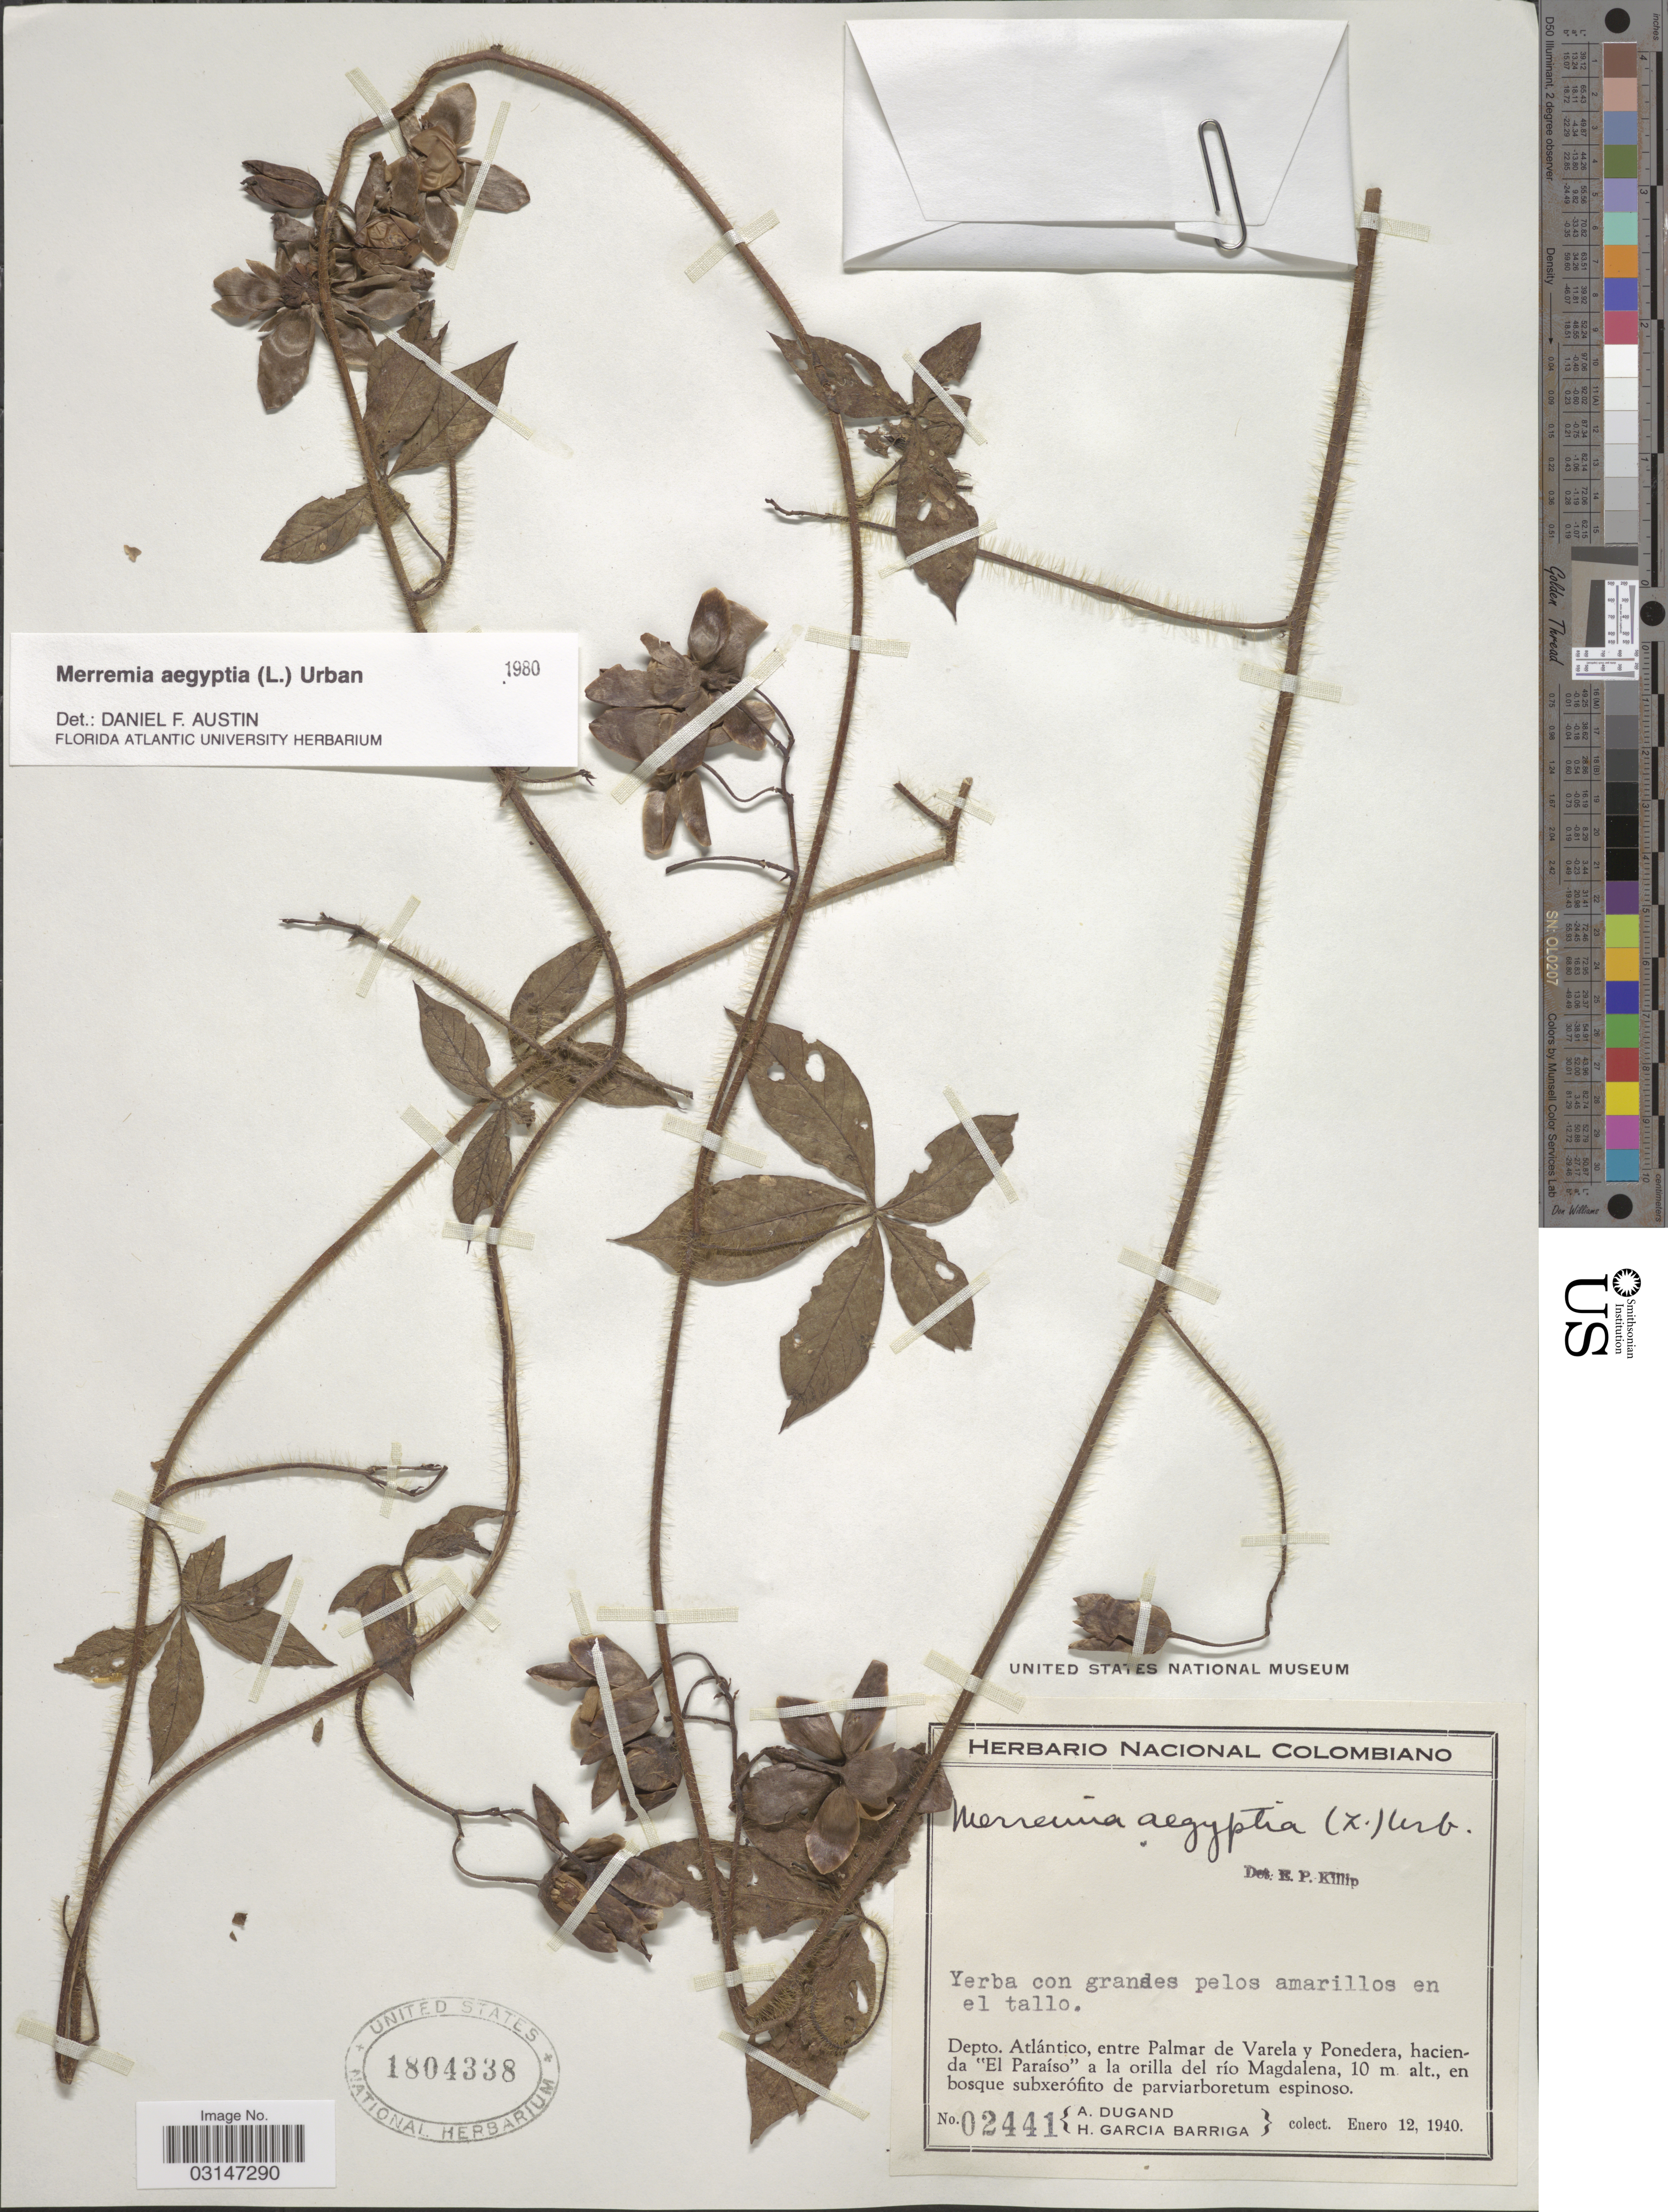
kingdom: Plantae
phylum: Tracheophyta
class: Magnoliopsida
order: Solanales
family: Convolvulaceae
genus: Distimake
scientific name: Distimake aegyptius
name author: (L.) A. R. Simões & Staples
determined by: Strong, Mark T., (BOT), Smithsonian Institution - National Museum of Natural History (UNITED STATES)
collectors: A. Dugand & H. García Barriga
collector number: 02441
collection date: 1940-01-12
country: Colombia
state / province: Atlántico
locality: Depto. Atlántico, entre Palmar de Varela y Ponedera, hacienda "El Paraíso" a la orilla del río Magdalena.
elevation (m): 10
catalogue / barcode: US 1804338